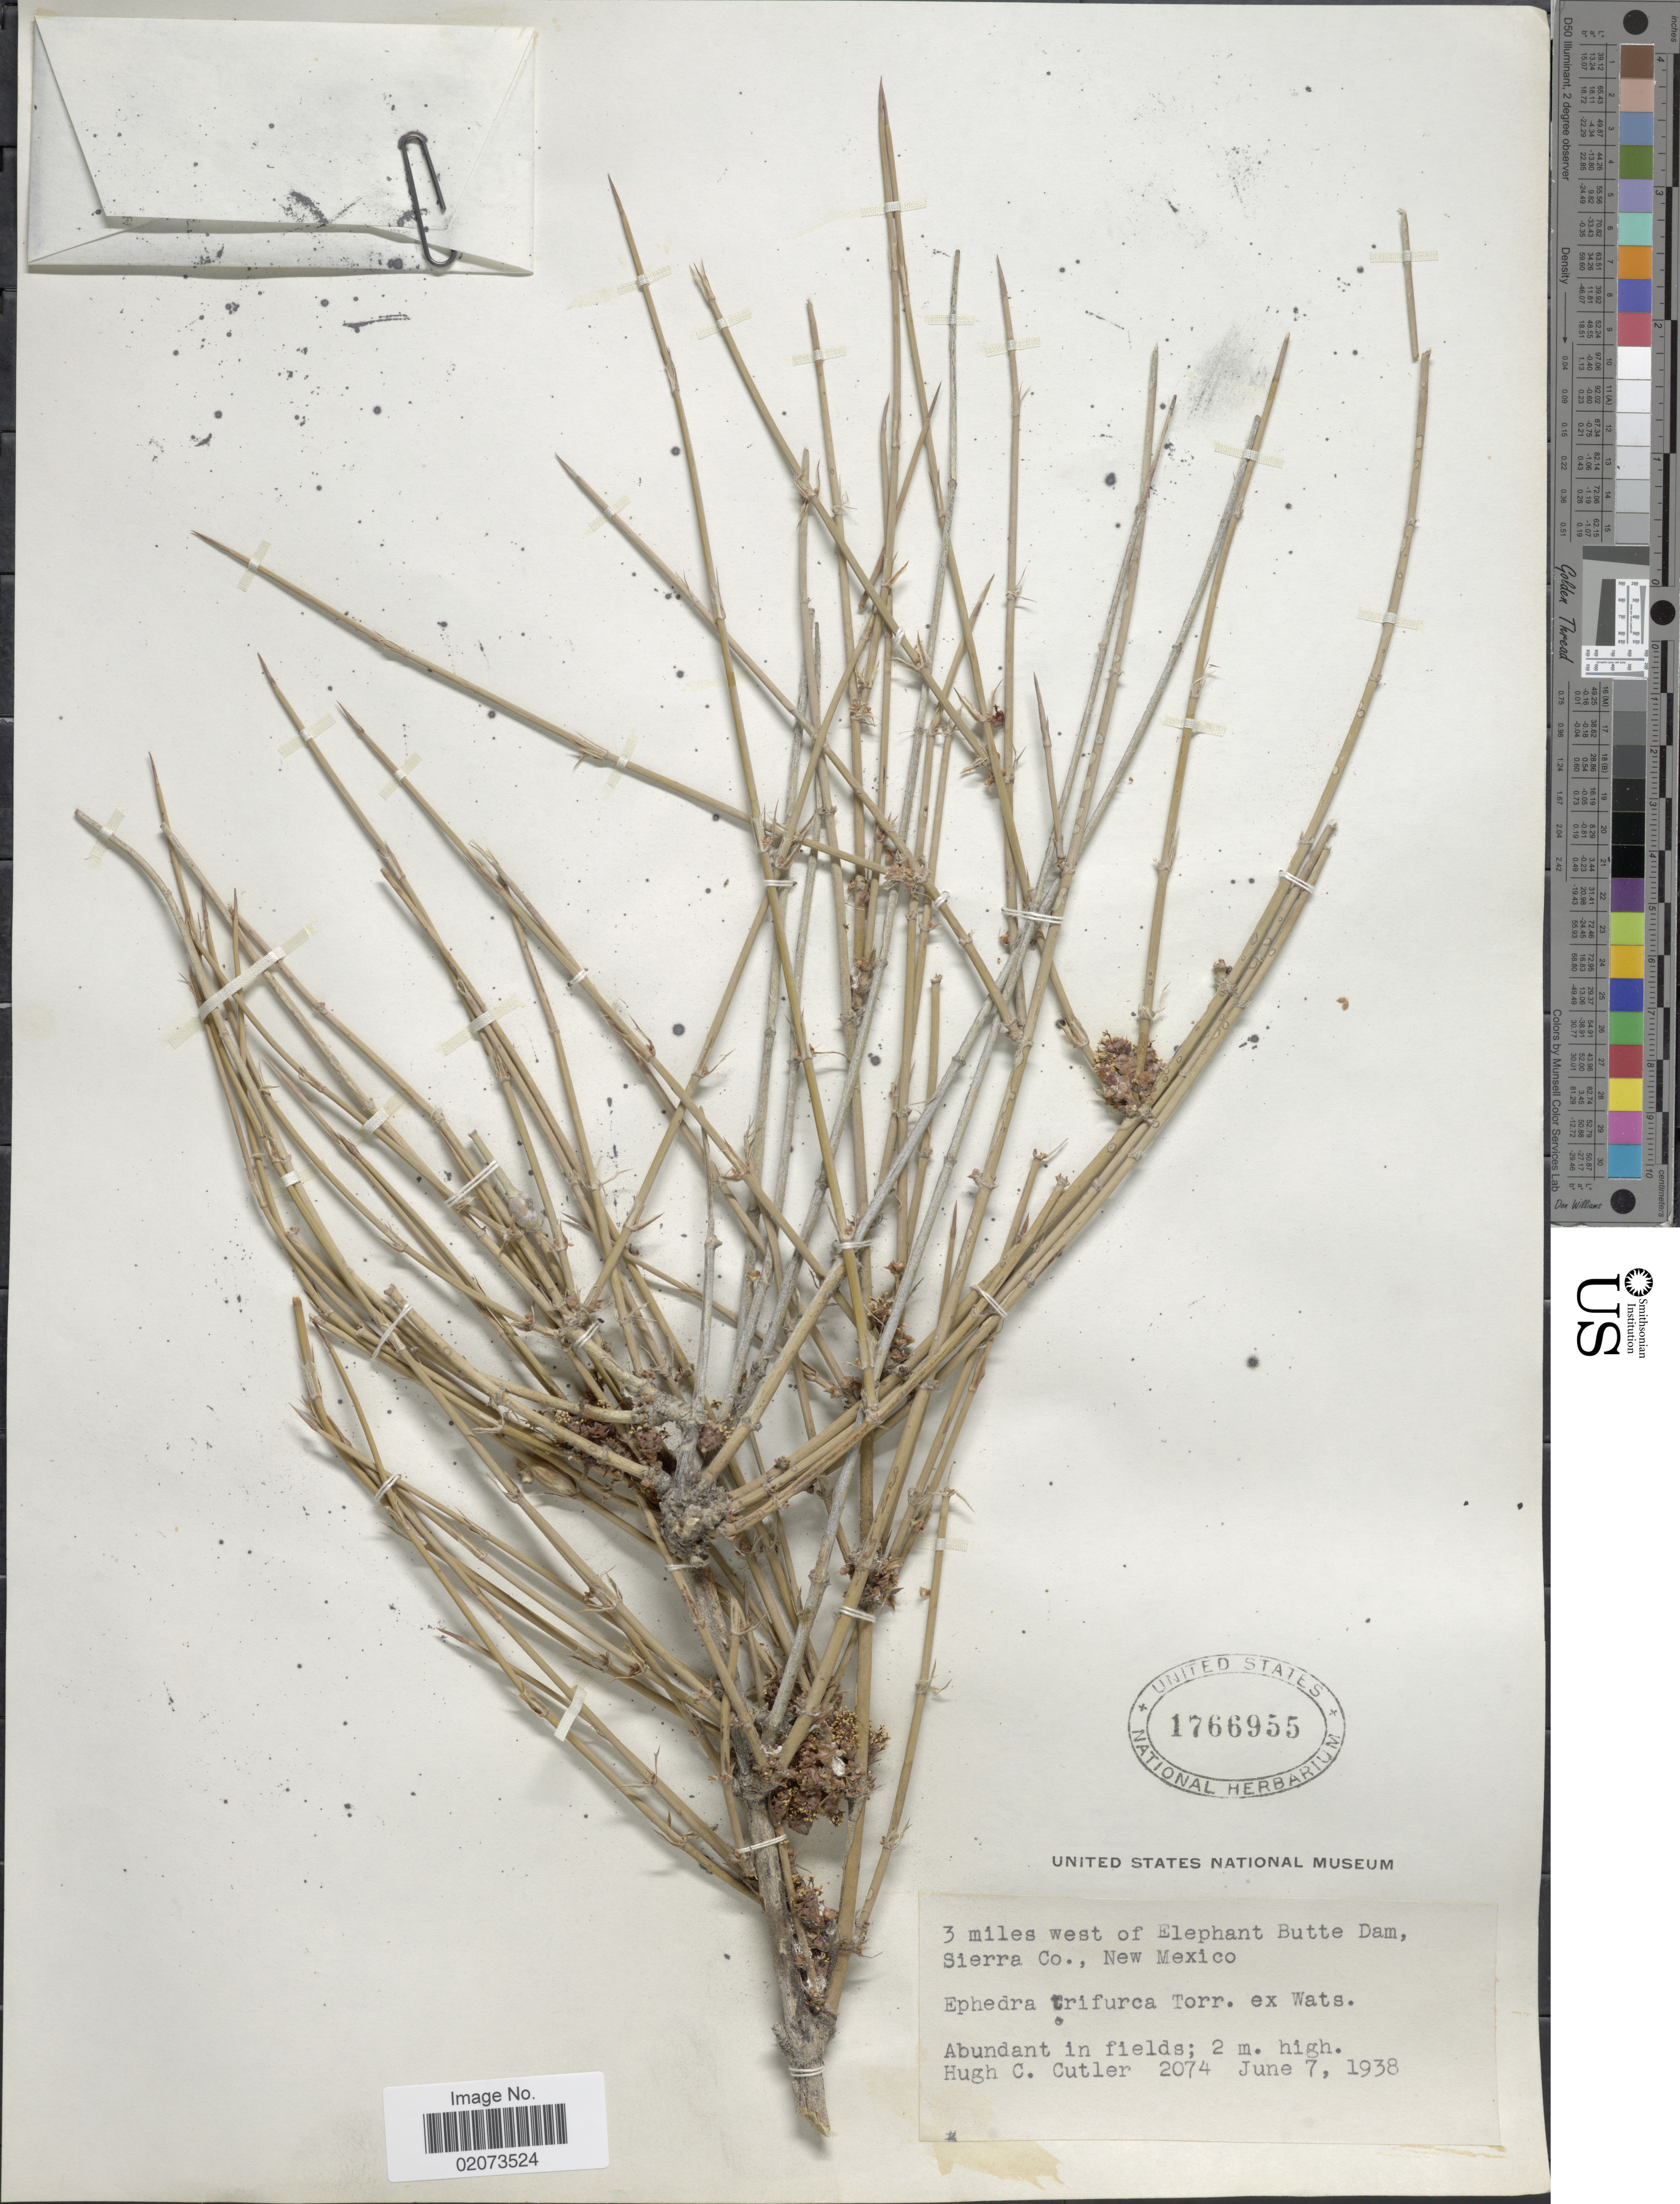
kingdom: Plantae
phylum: Tracheophyta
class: Gnetopsida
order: Ephedrales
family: Ephedraceae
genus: Ephedra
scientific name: Ephedra trifurca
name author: Torr. ex S. Watson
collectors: H. C. Cutler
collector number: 2074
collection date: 1938-06-07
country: United States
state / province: New Mexico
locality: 3 miles west of Elephant Butte Dam, Sierra Co., abundant in 2 fields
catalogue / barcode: US 1766955